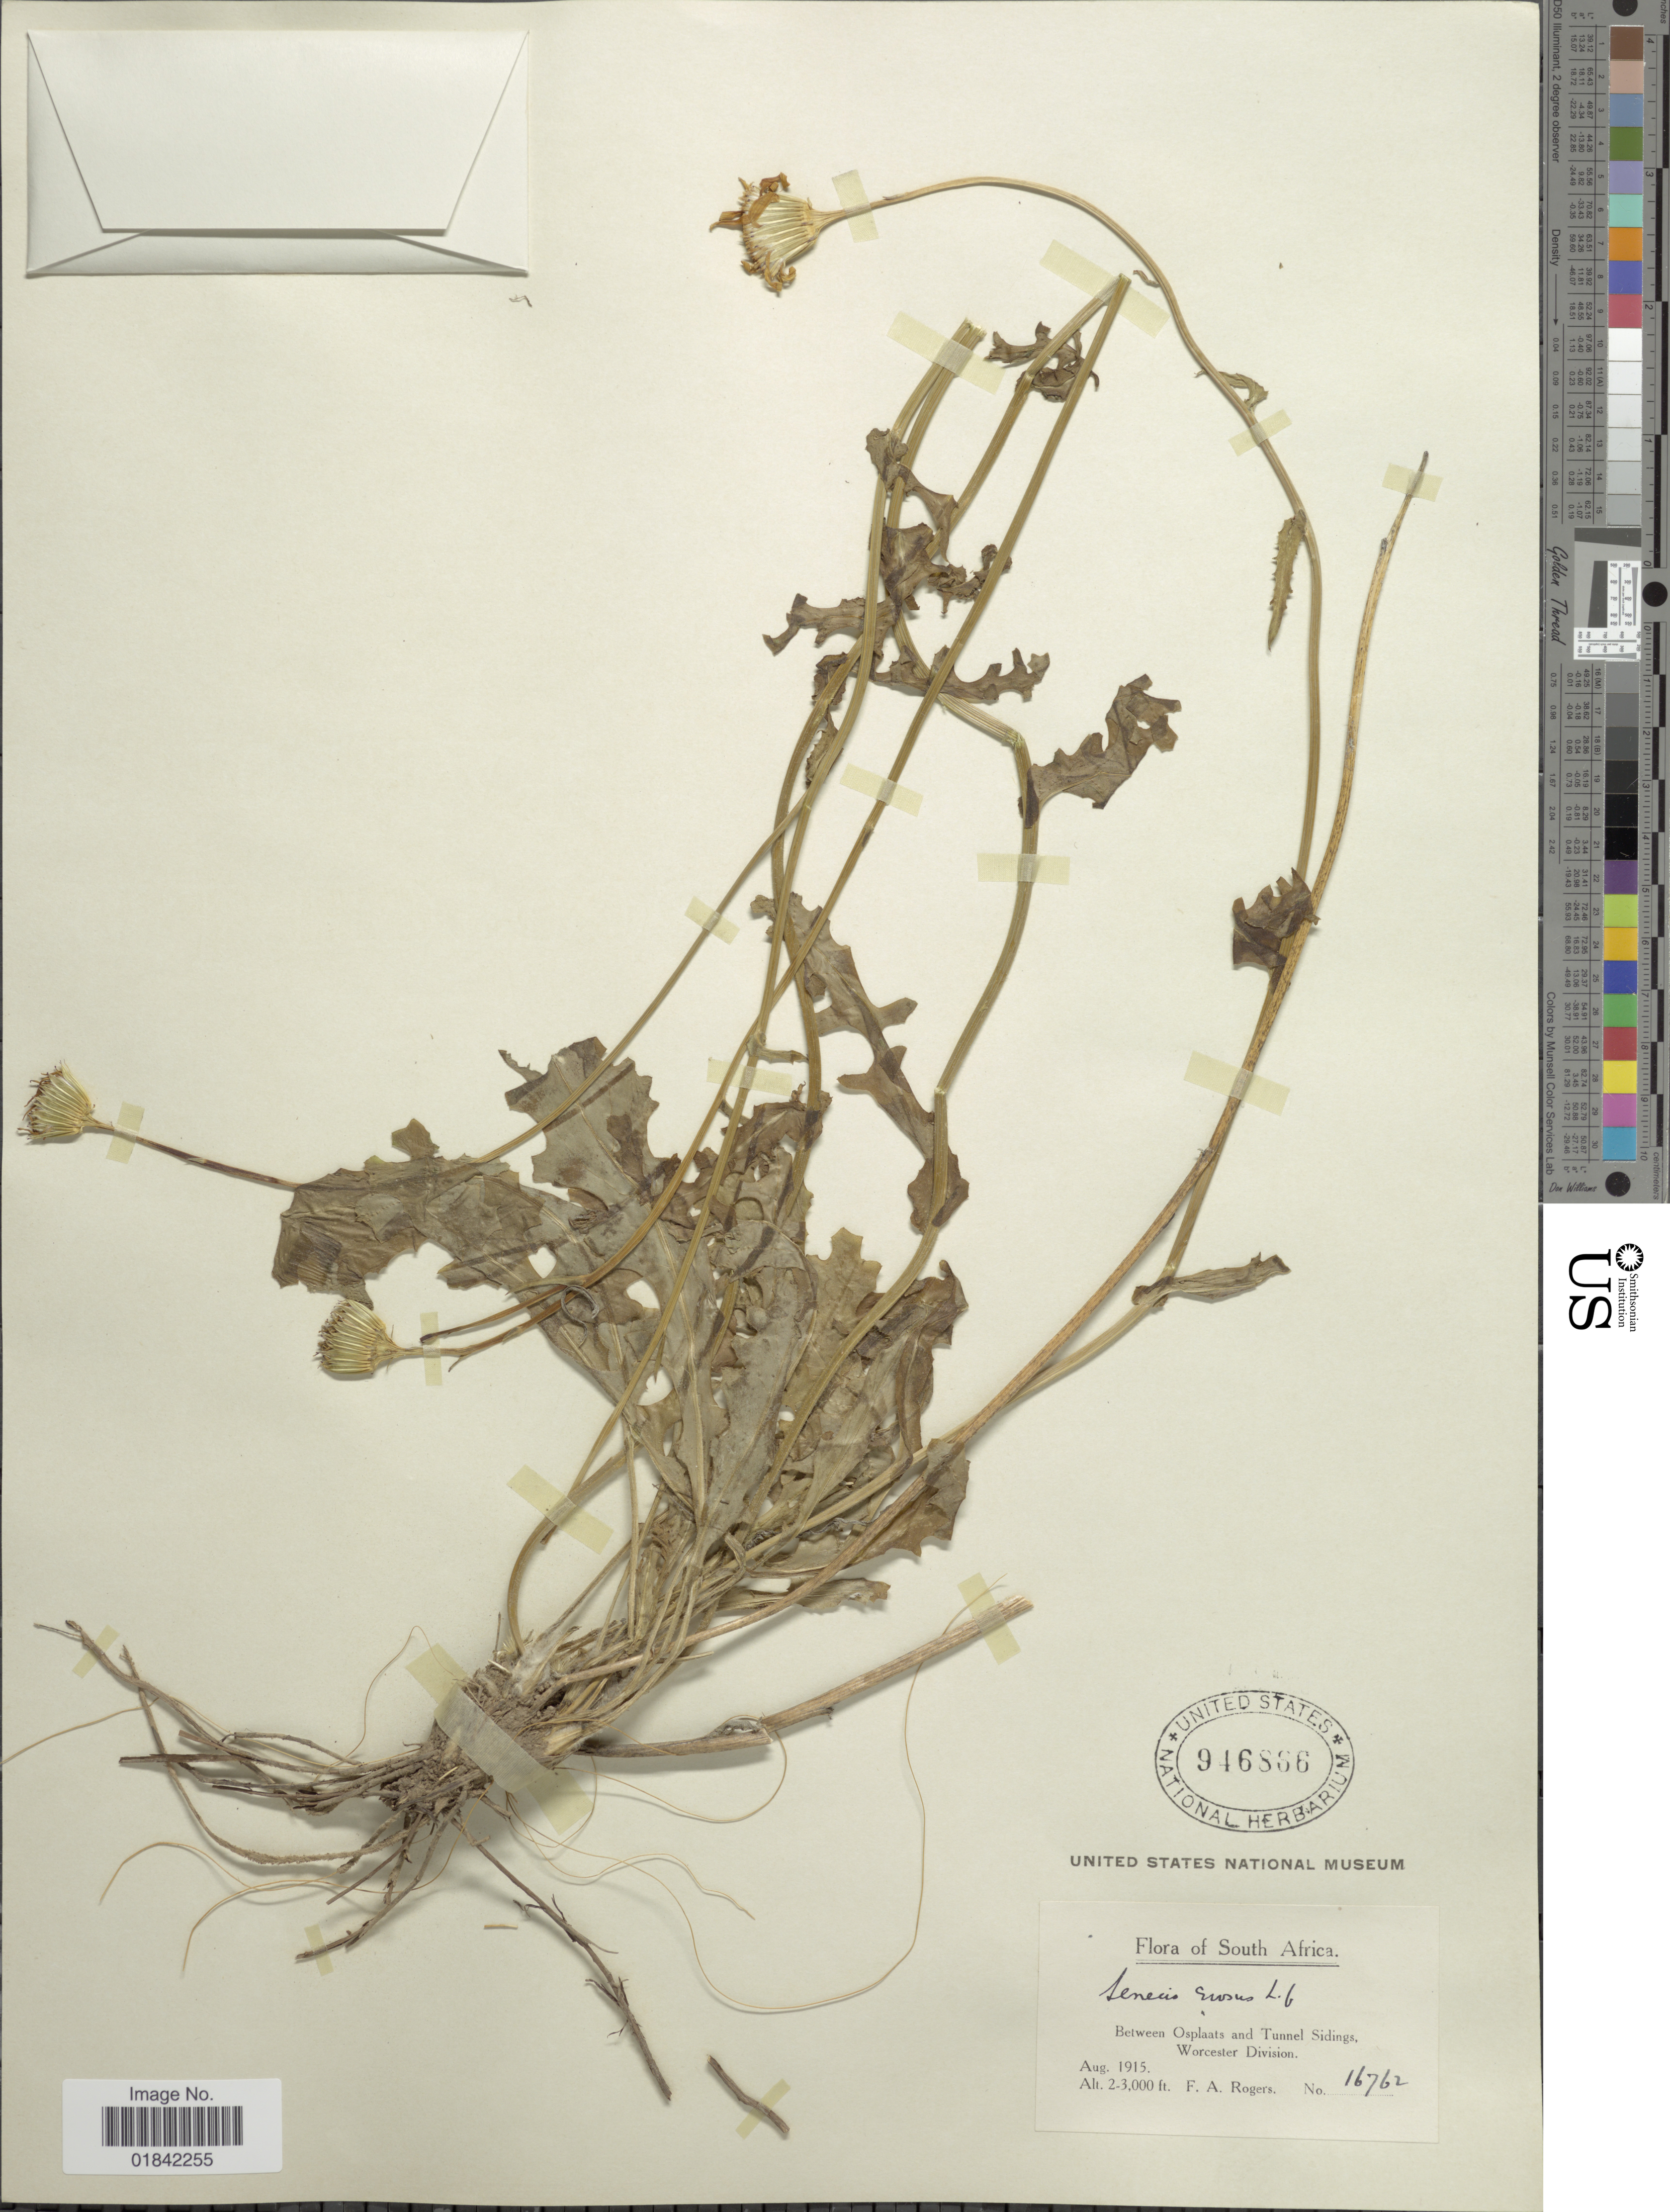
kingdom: Plantae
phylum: Tracheophyta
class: Magnoliopsida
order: Asterales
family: Asteraceae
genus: Senecio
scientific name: Senecio erosus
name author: L. f.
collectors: F. A. Rogers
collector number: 16762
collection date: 1915-08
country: South Africa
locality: Between Osplaats and Tunnel Sidings, Worcester Division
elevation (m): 610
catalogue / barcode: US 946866